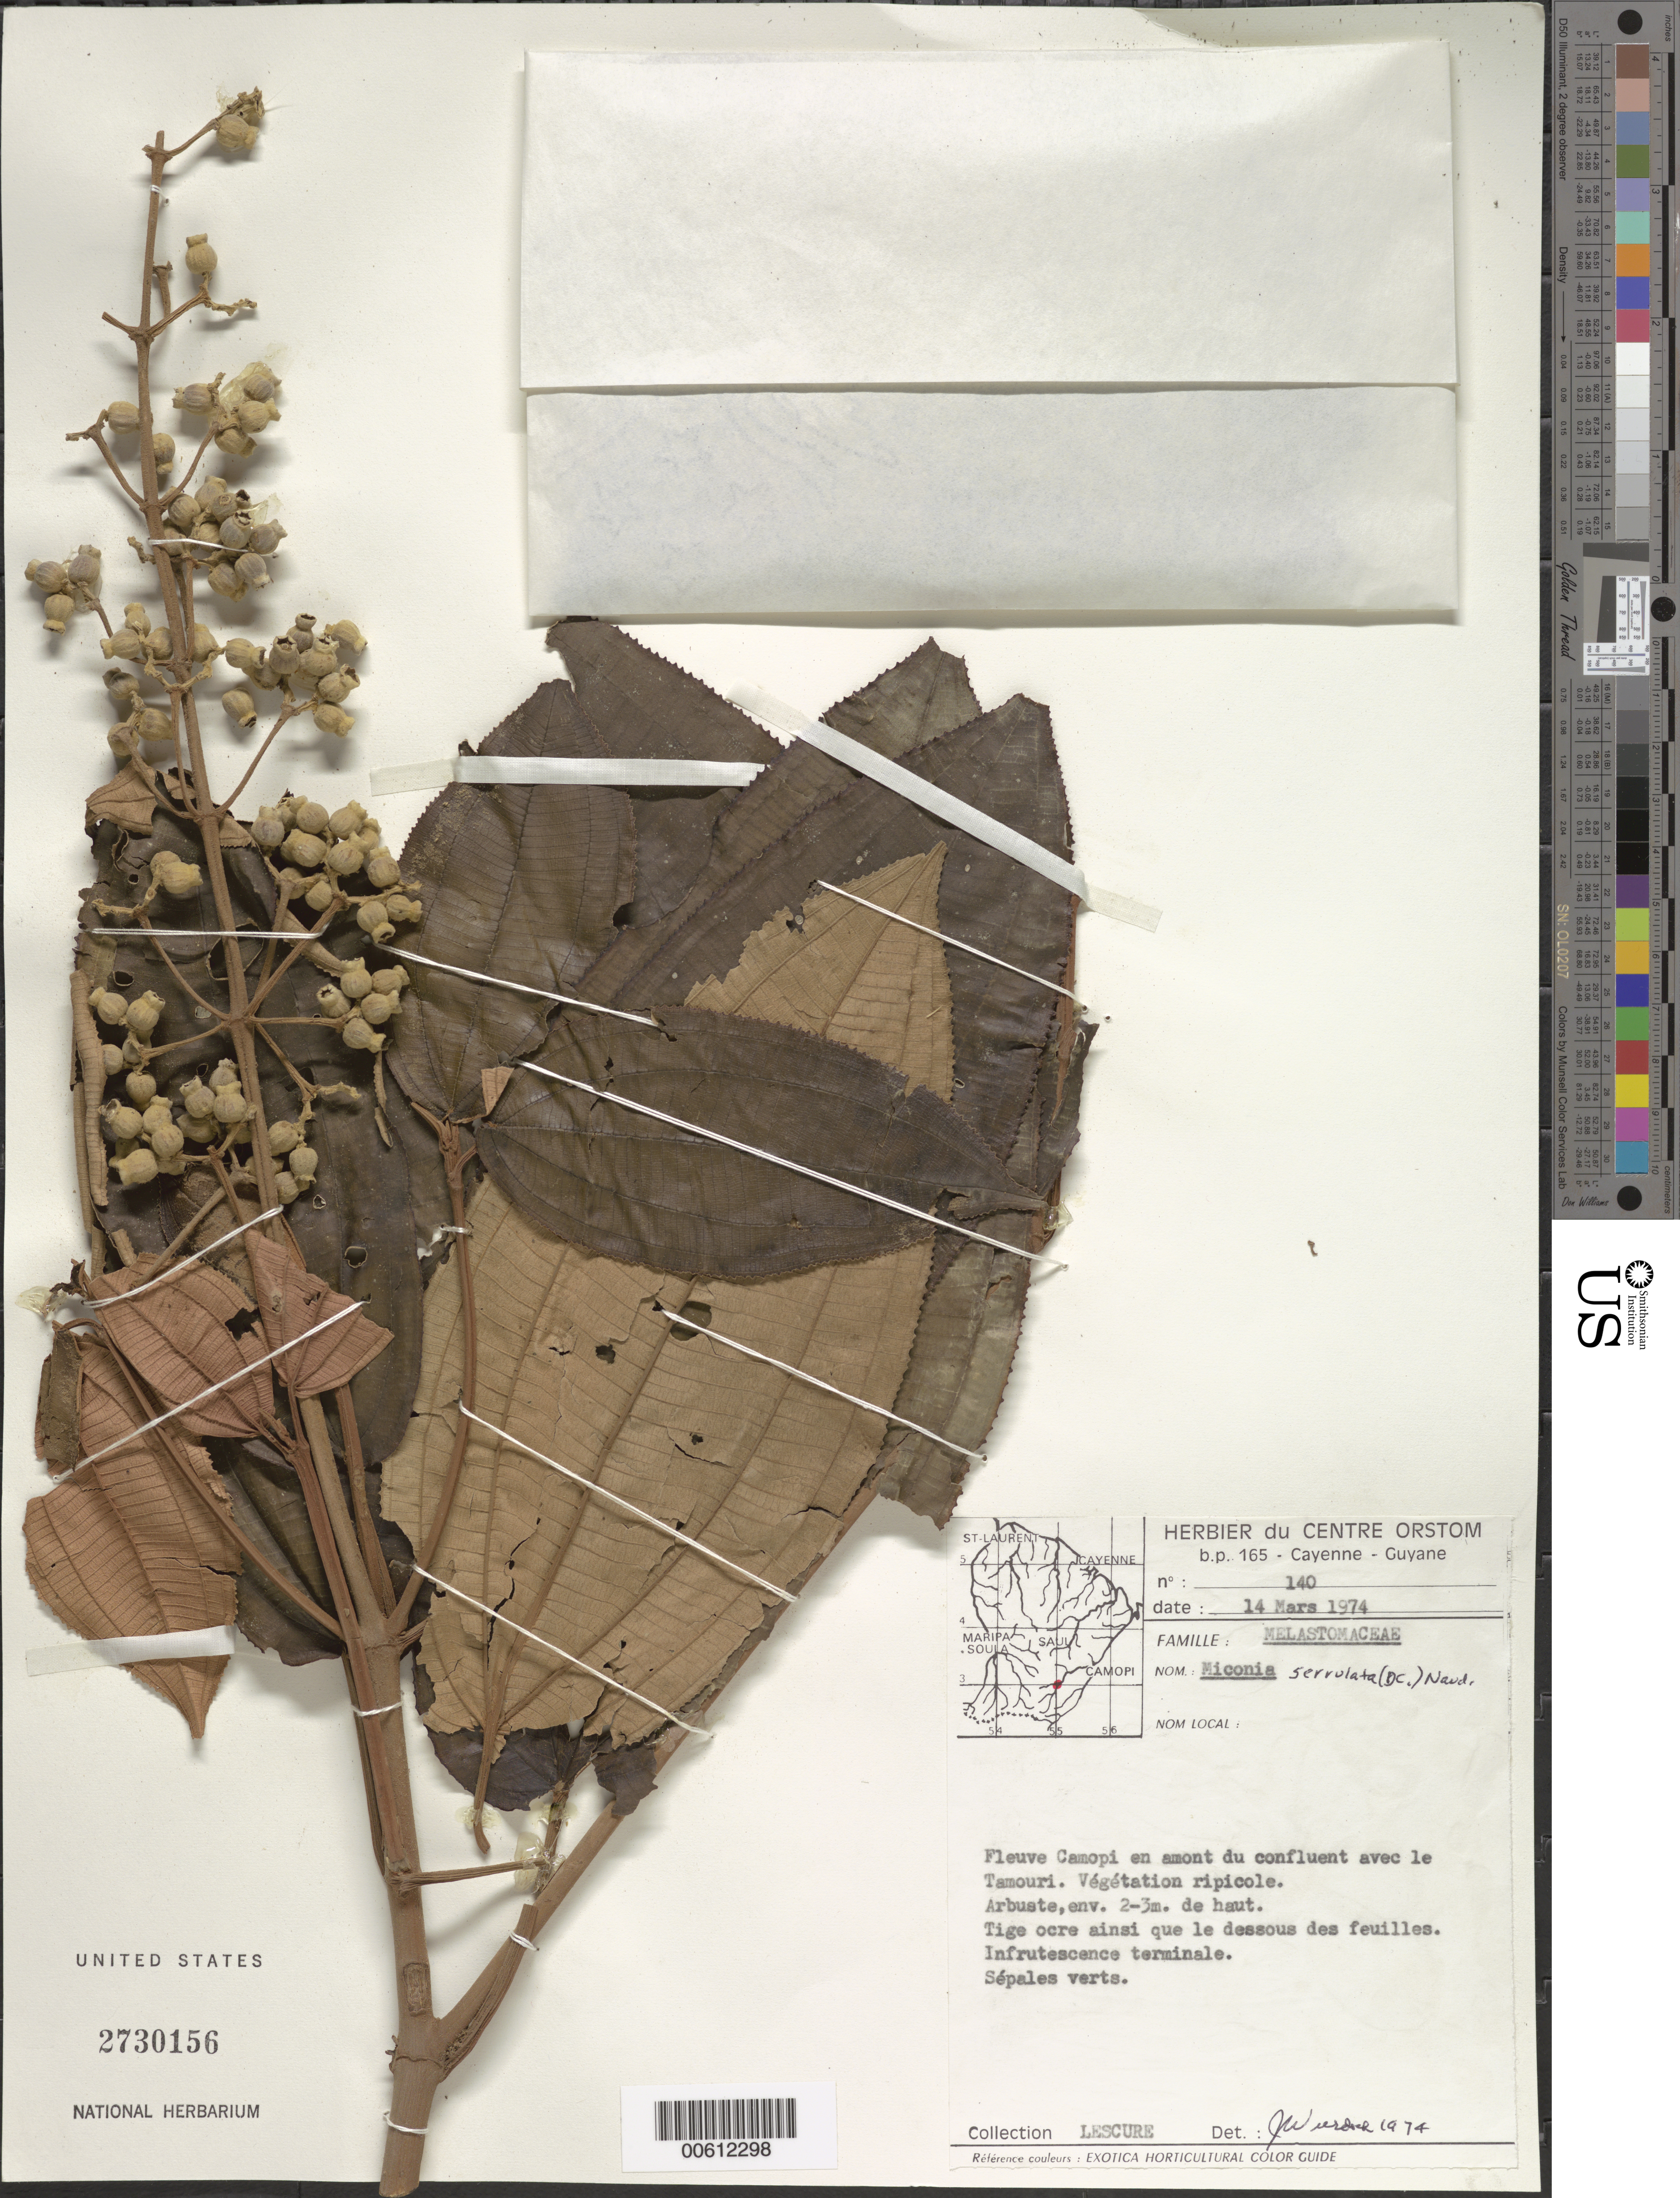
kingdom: Plantae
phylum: Tracheophyta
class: Magnoliopsida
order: Myrtales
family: Melastomataceae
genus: Miconia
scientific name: Miconia serrulata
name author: (DC.) Naudin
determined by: Wurdack, John J., (US), US (UNITED STATES)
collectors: J.-P. Lescure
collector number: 140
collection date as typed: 14-Mar-74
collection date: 1974-03-14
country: French Guiana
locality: Camopi R., near confl. with Tamouri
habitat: Vegetation ripicole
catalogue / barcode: US 2730156